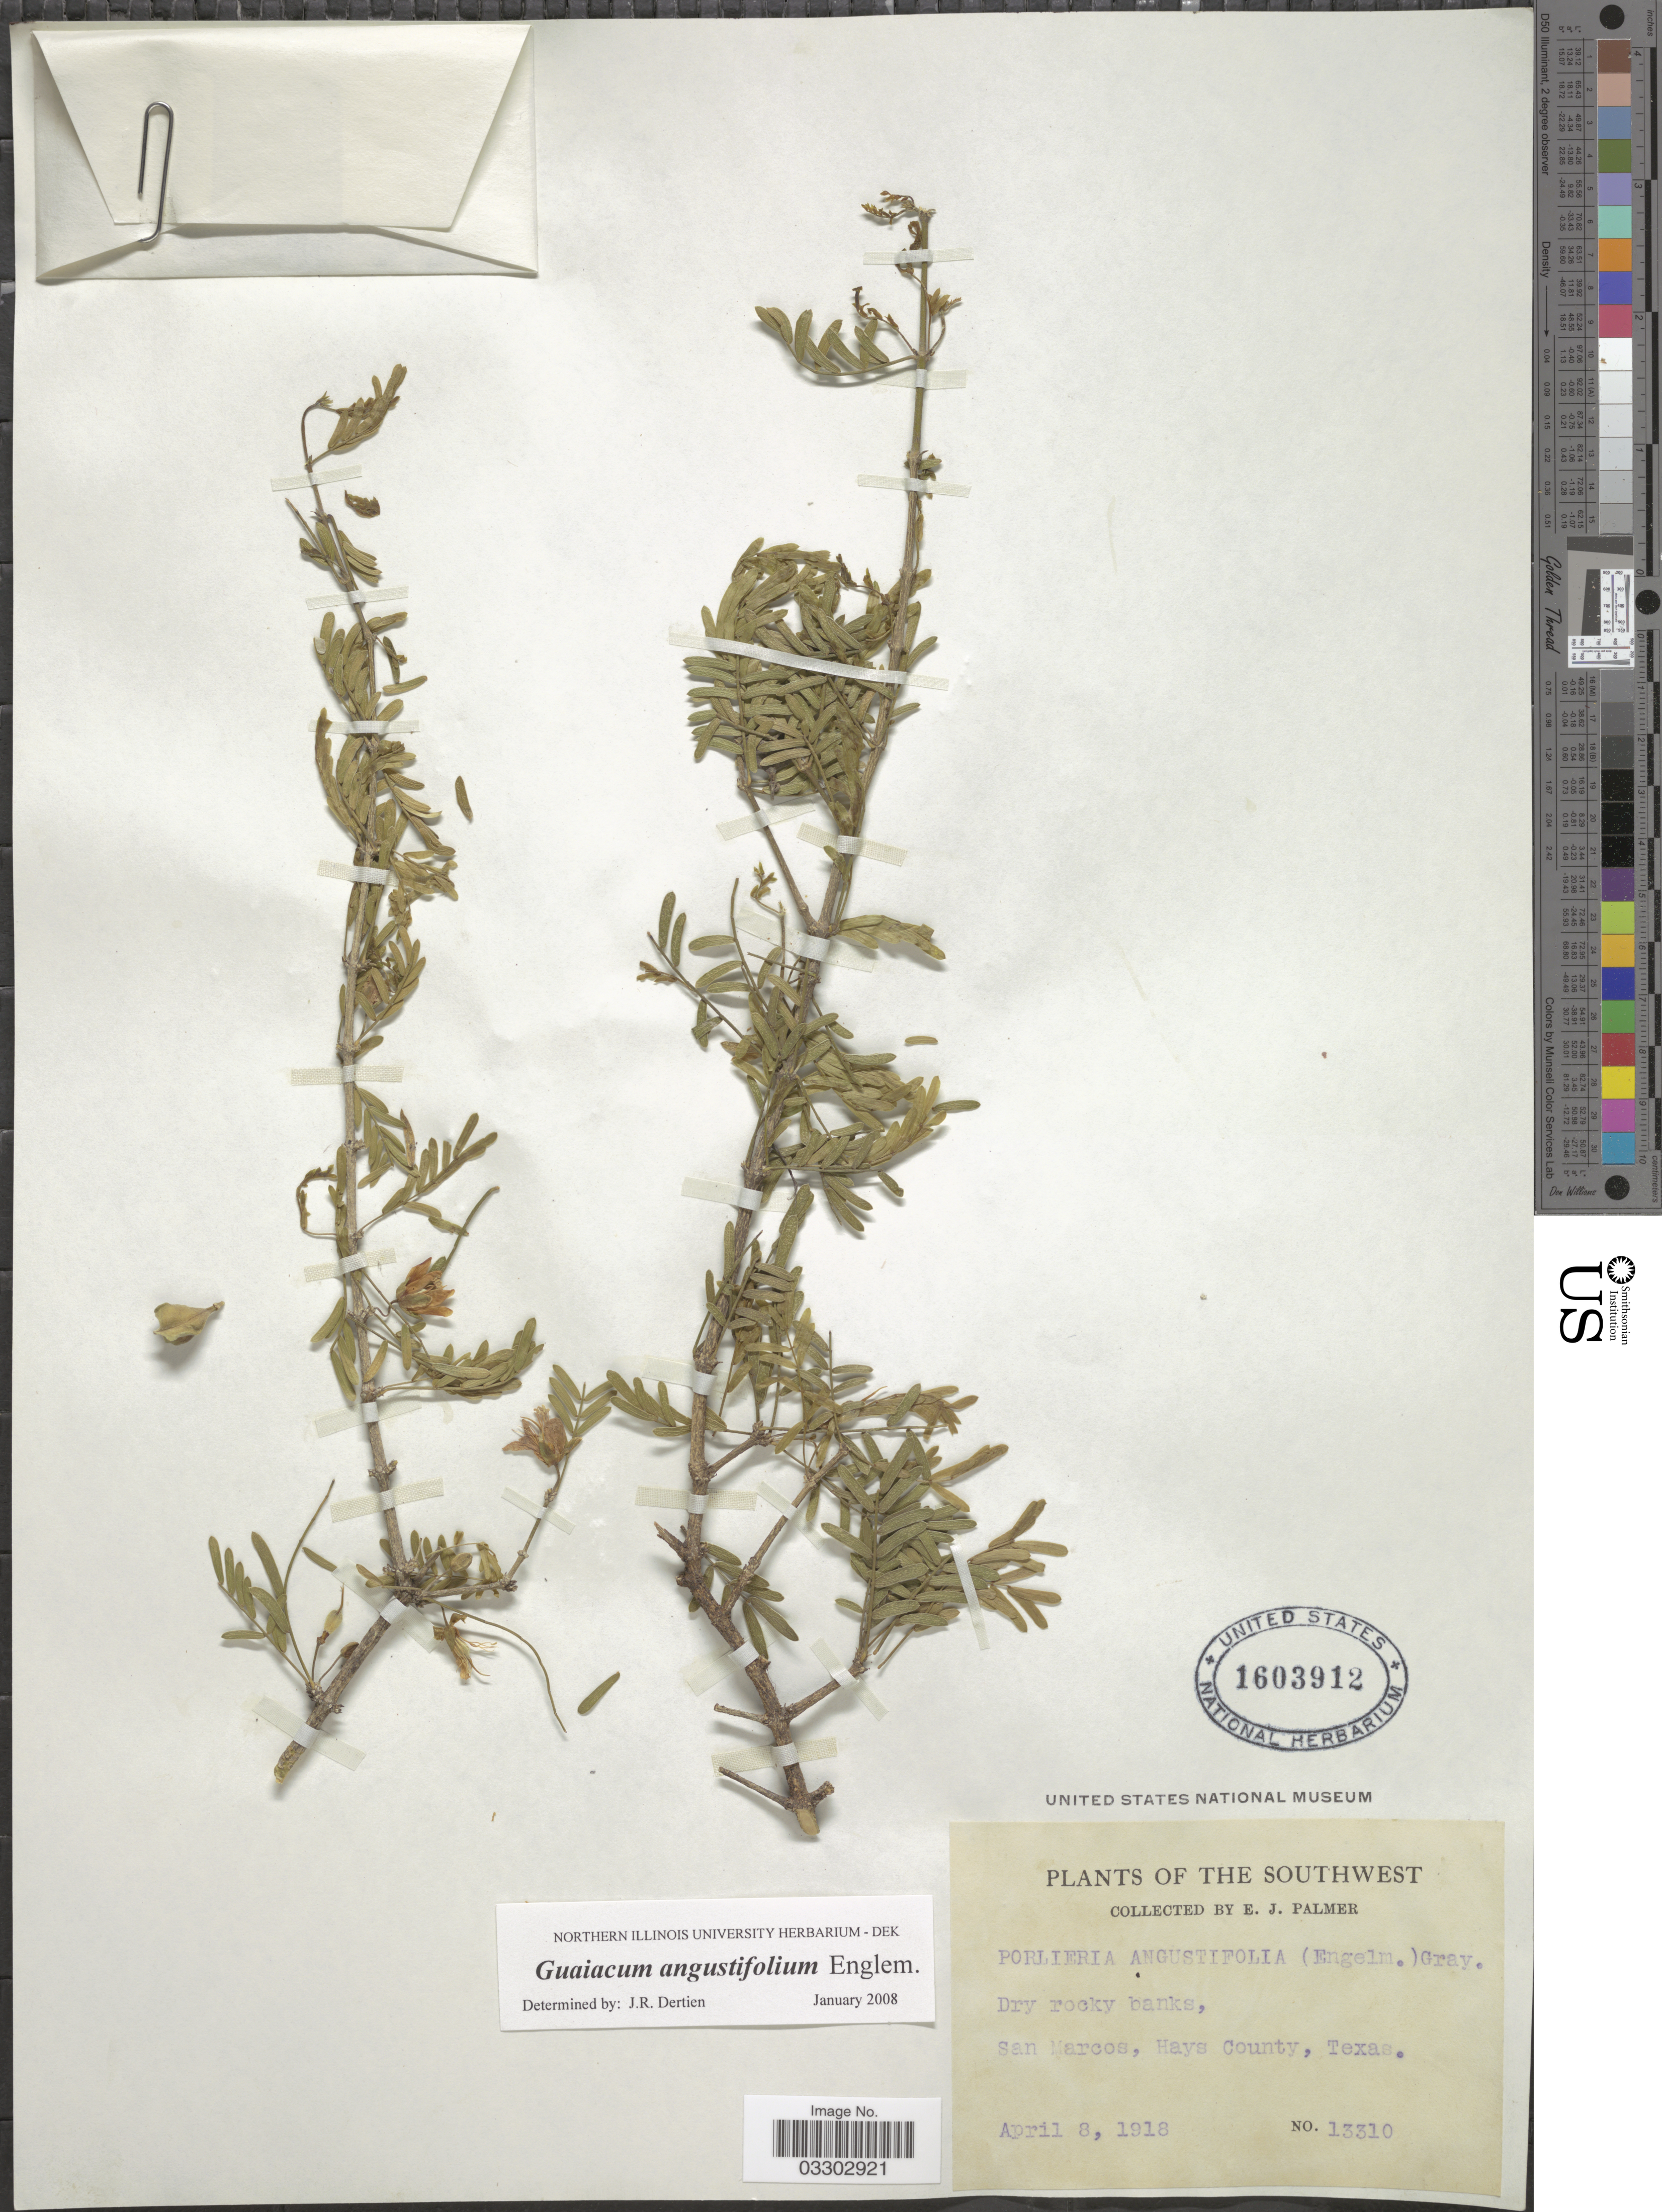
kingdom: Plantae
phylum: Tracheophyta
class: Magnoliopsida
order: Zygophyllales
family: Zygophyllaceae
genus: Guaiacum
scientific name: Guaiacum angustifolium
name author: Engelm.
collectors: E. J. Palmer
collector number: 13310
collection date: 1918-04-08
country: United States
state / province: Texas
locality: The Southwest. San Marcos, Hays County.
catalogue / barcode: US 1603912